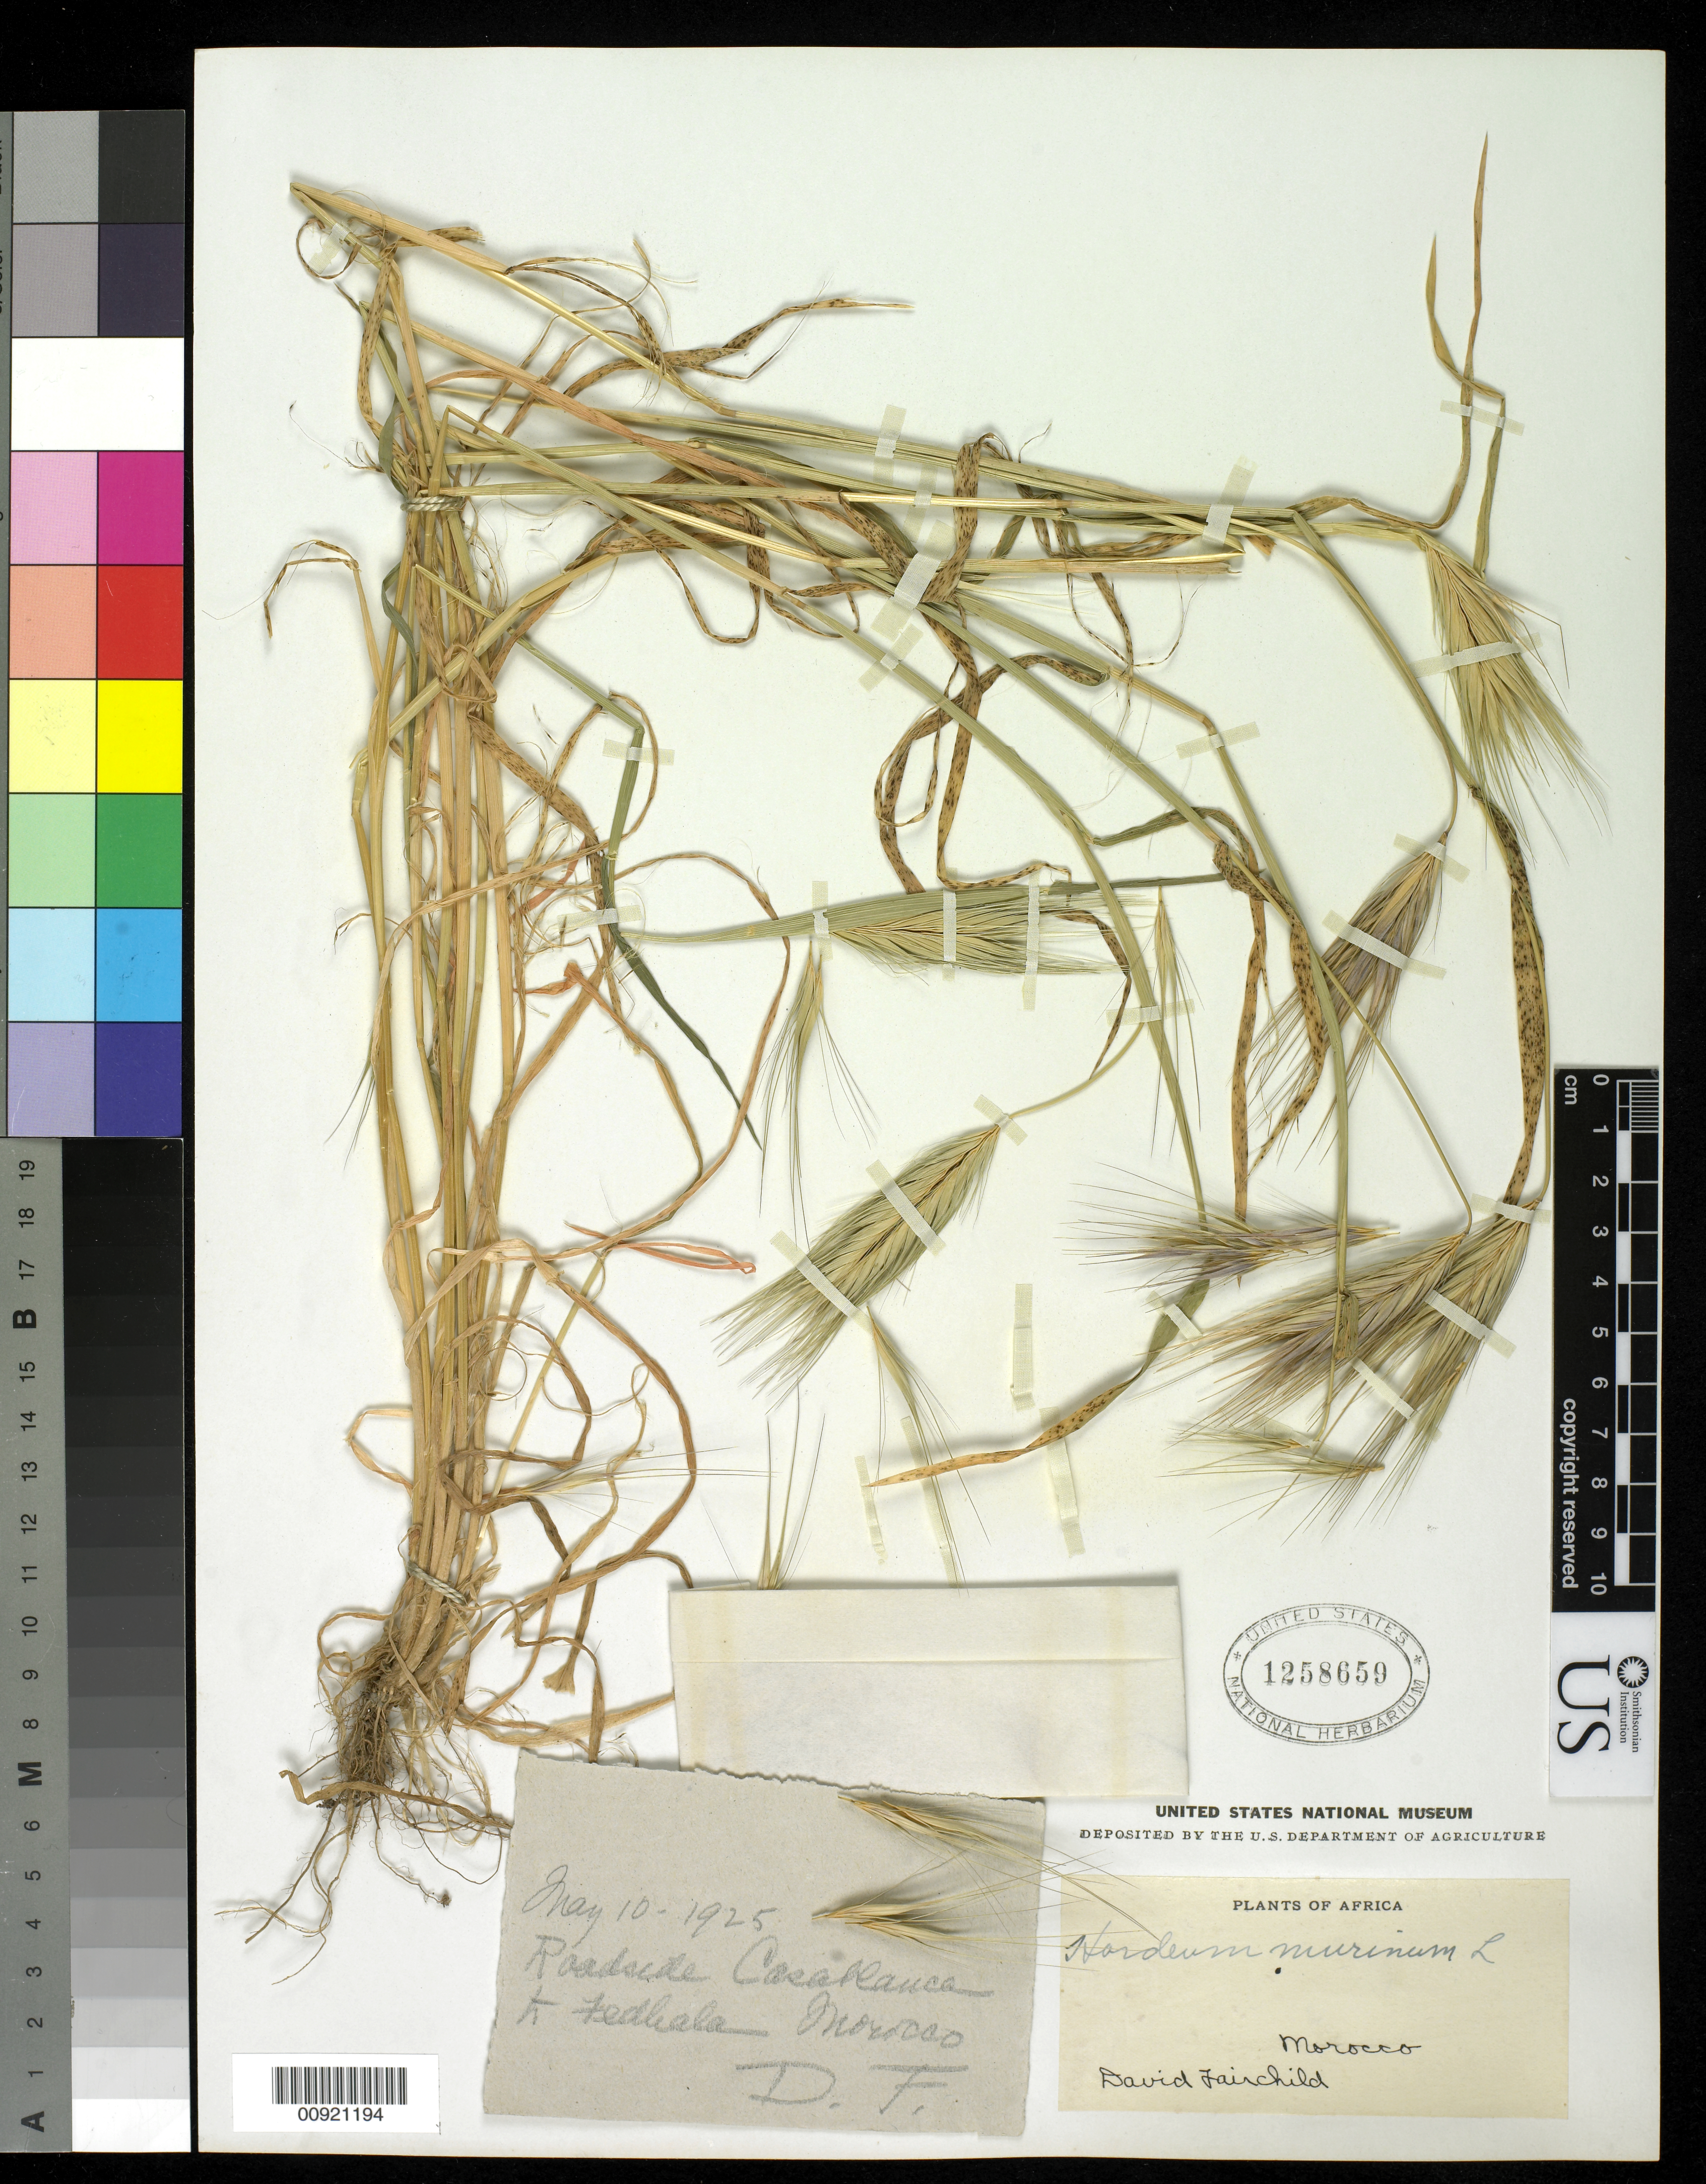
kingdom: Plantae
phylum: Tracheophyta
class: Liliopsida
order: Poales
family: Poaceae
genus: Hordeum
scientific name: Hordeum murinum subsp. glaucum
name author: (Steud.) Tzvelev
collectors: D. Fairchild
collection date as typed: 10 May 1925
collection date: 1925-05-10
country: Morocco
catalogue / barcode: US 1258659